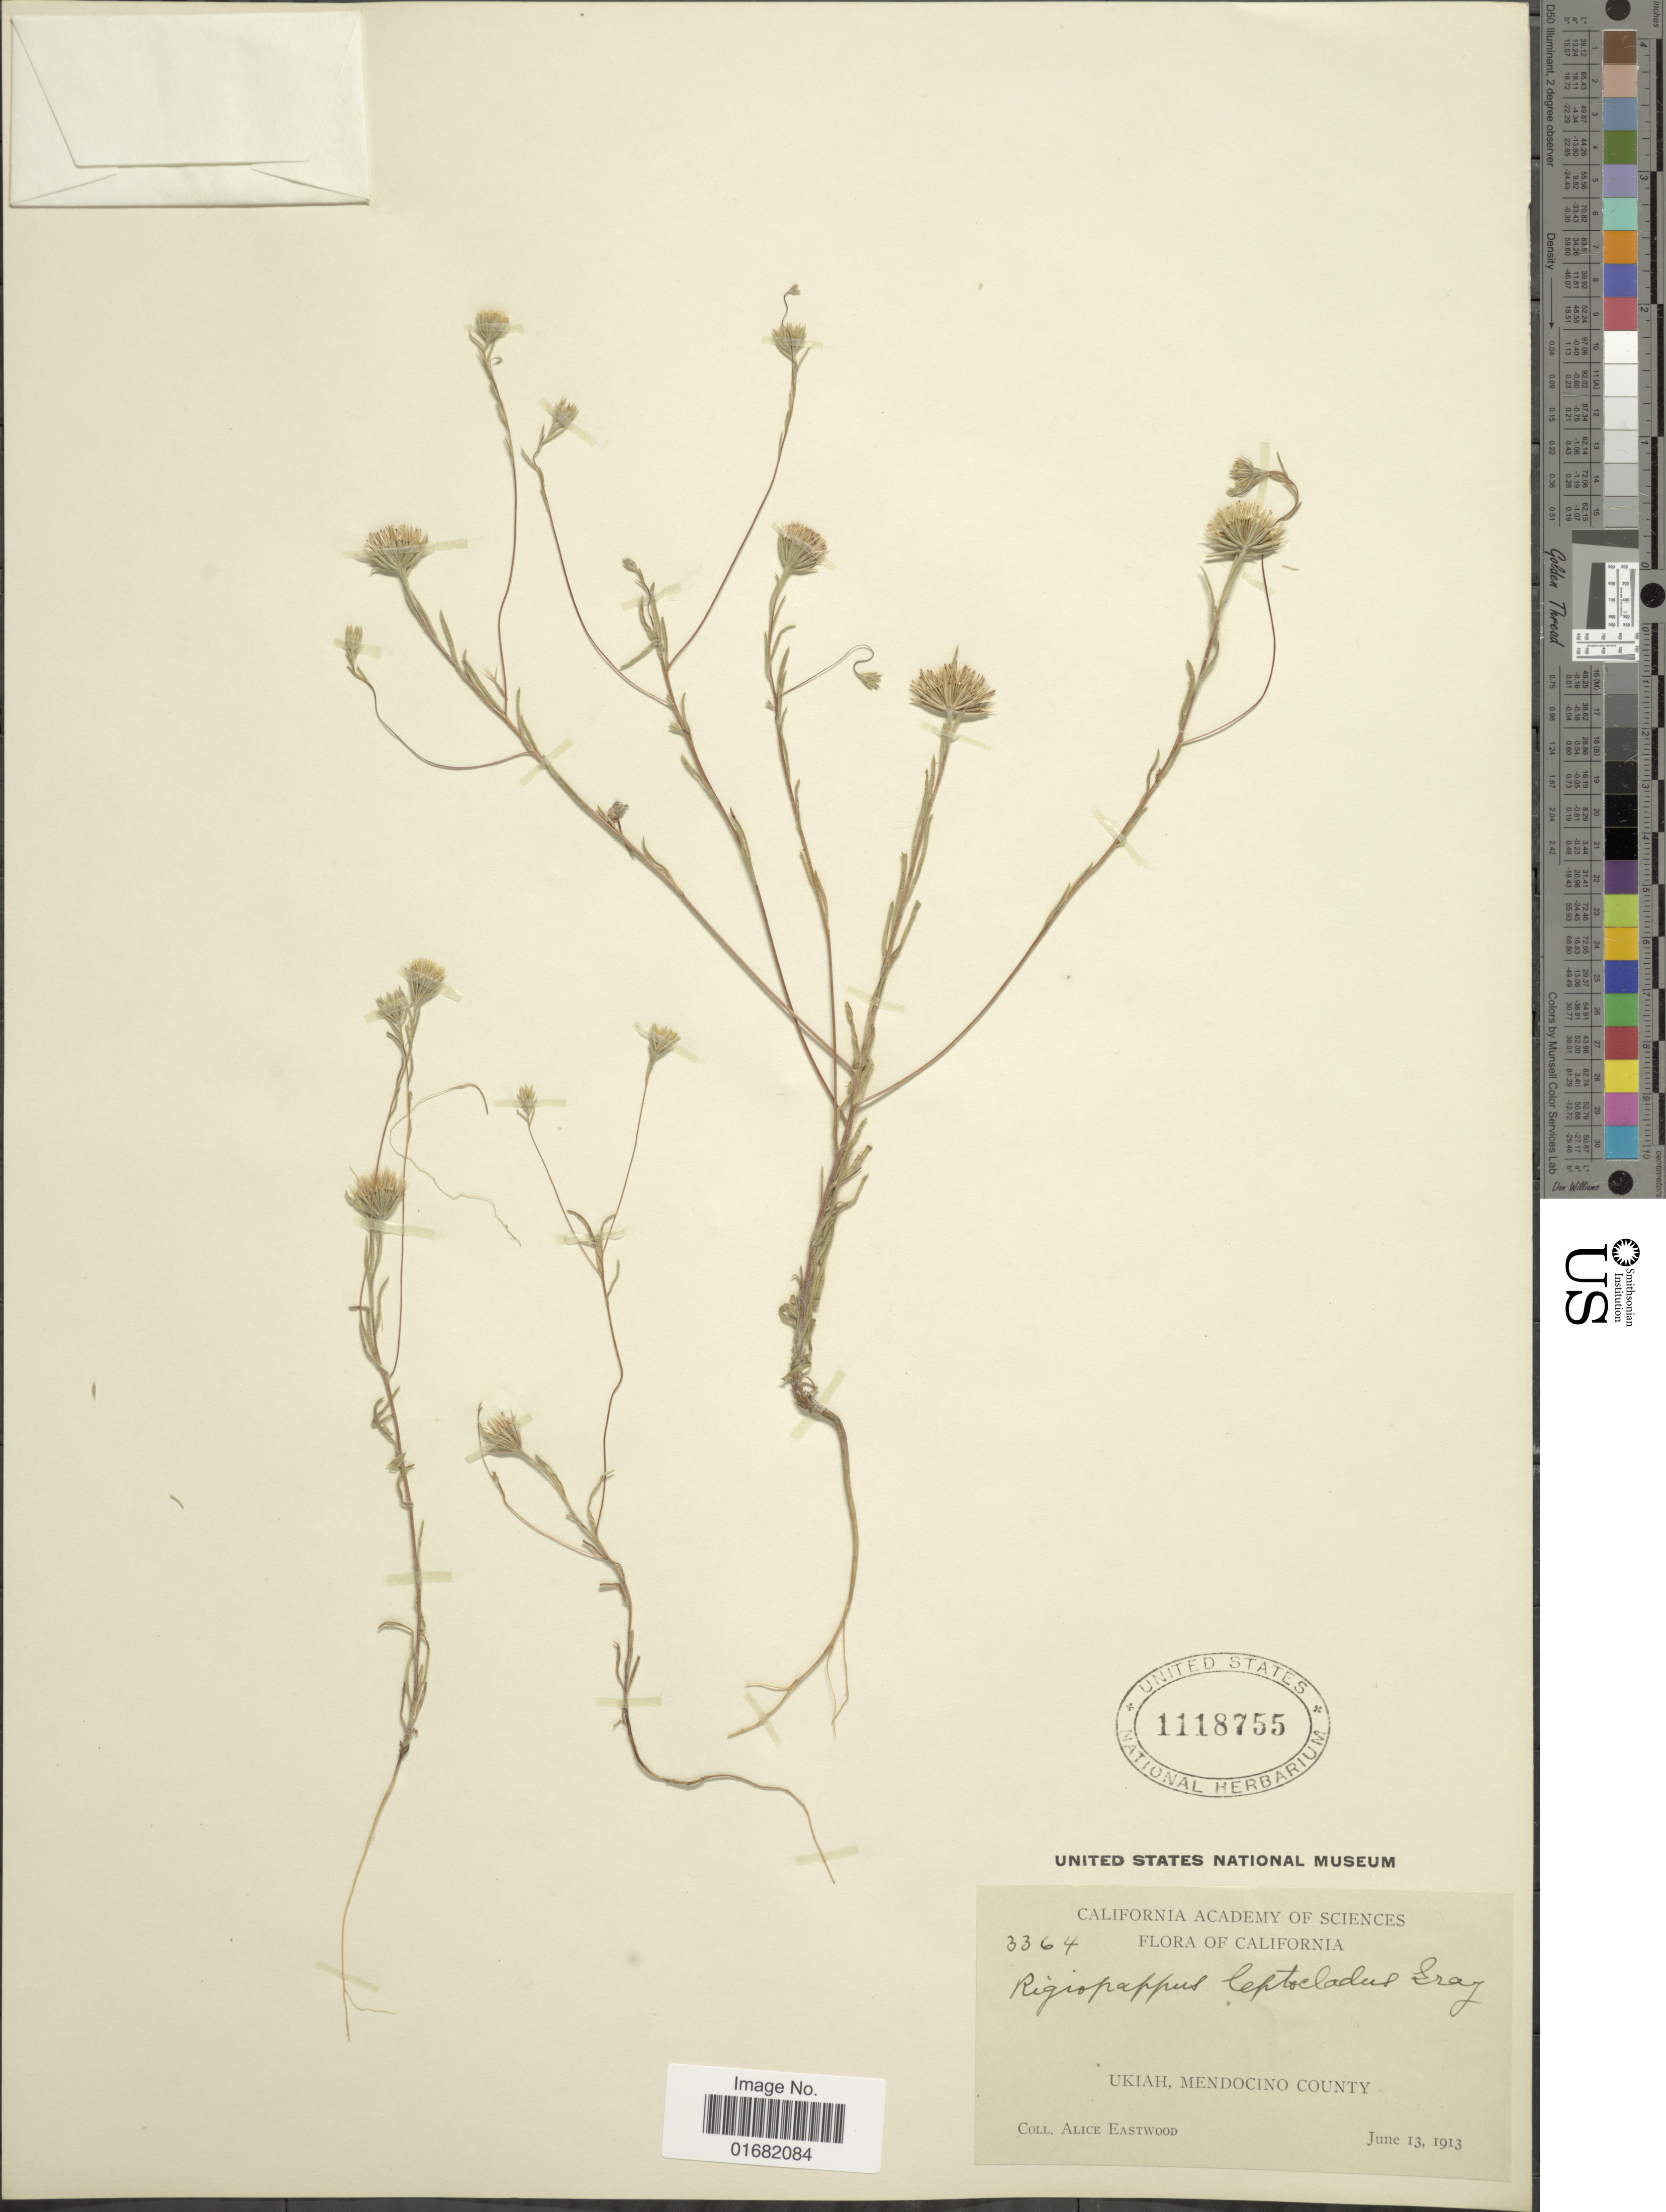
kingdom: Plantae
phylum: Tracheophyta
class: Magnoliopsida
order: Asterales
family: Asteraceae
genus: Rigiopappus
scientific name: Rigiopappus leptocladus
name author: A. Gray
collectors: A. Eastwood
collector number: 3364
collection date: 1913-06-13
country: United States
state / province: California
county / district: Mendocino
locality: Ukiah, Mendocino County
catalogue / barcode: US 1118755